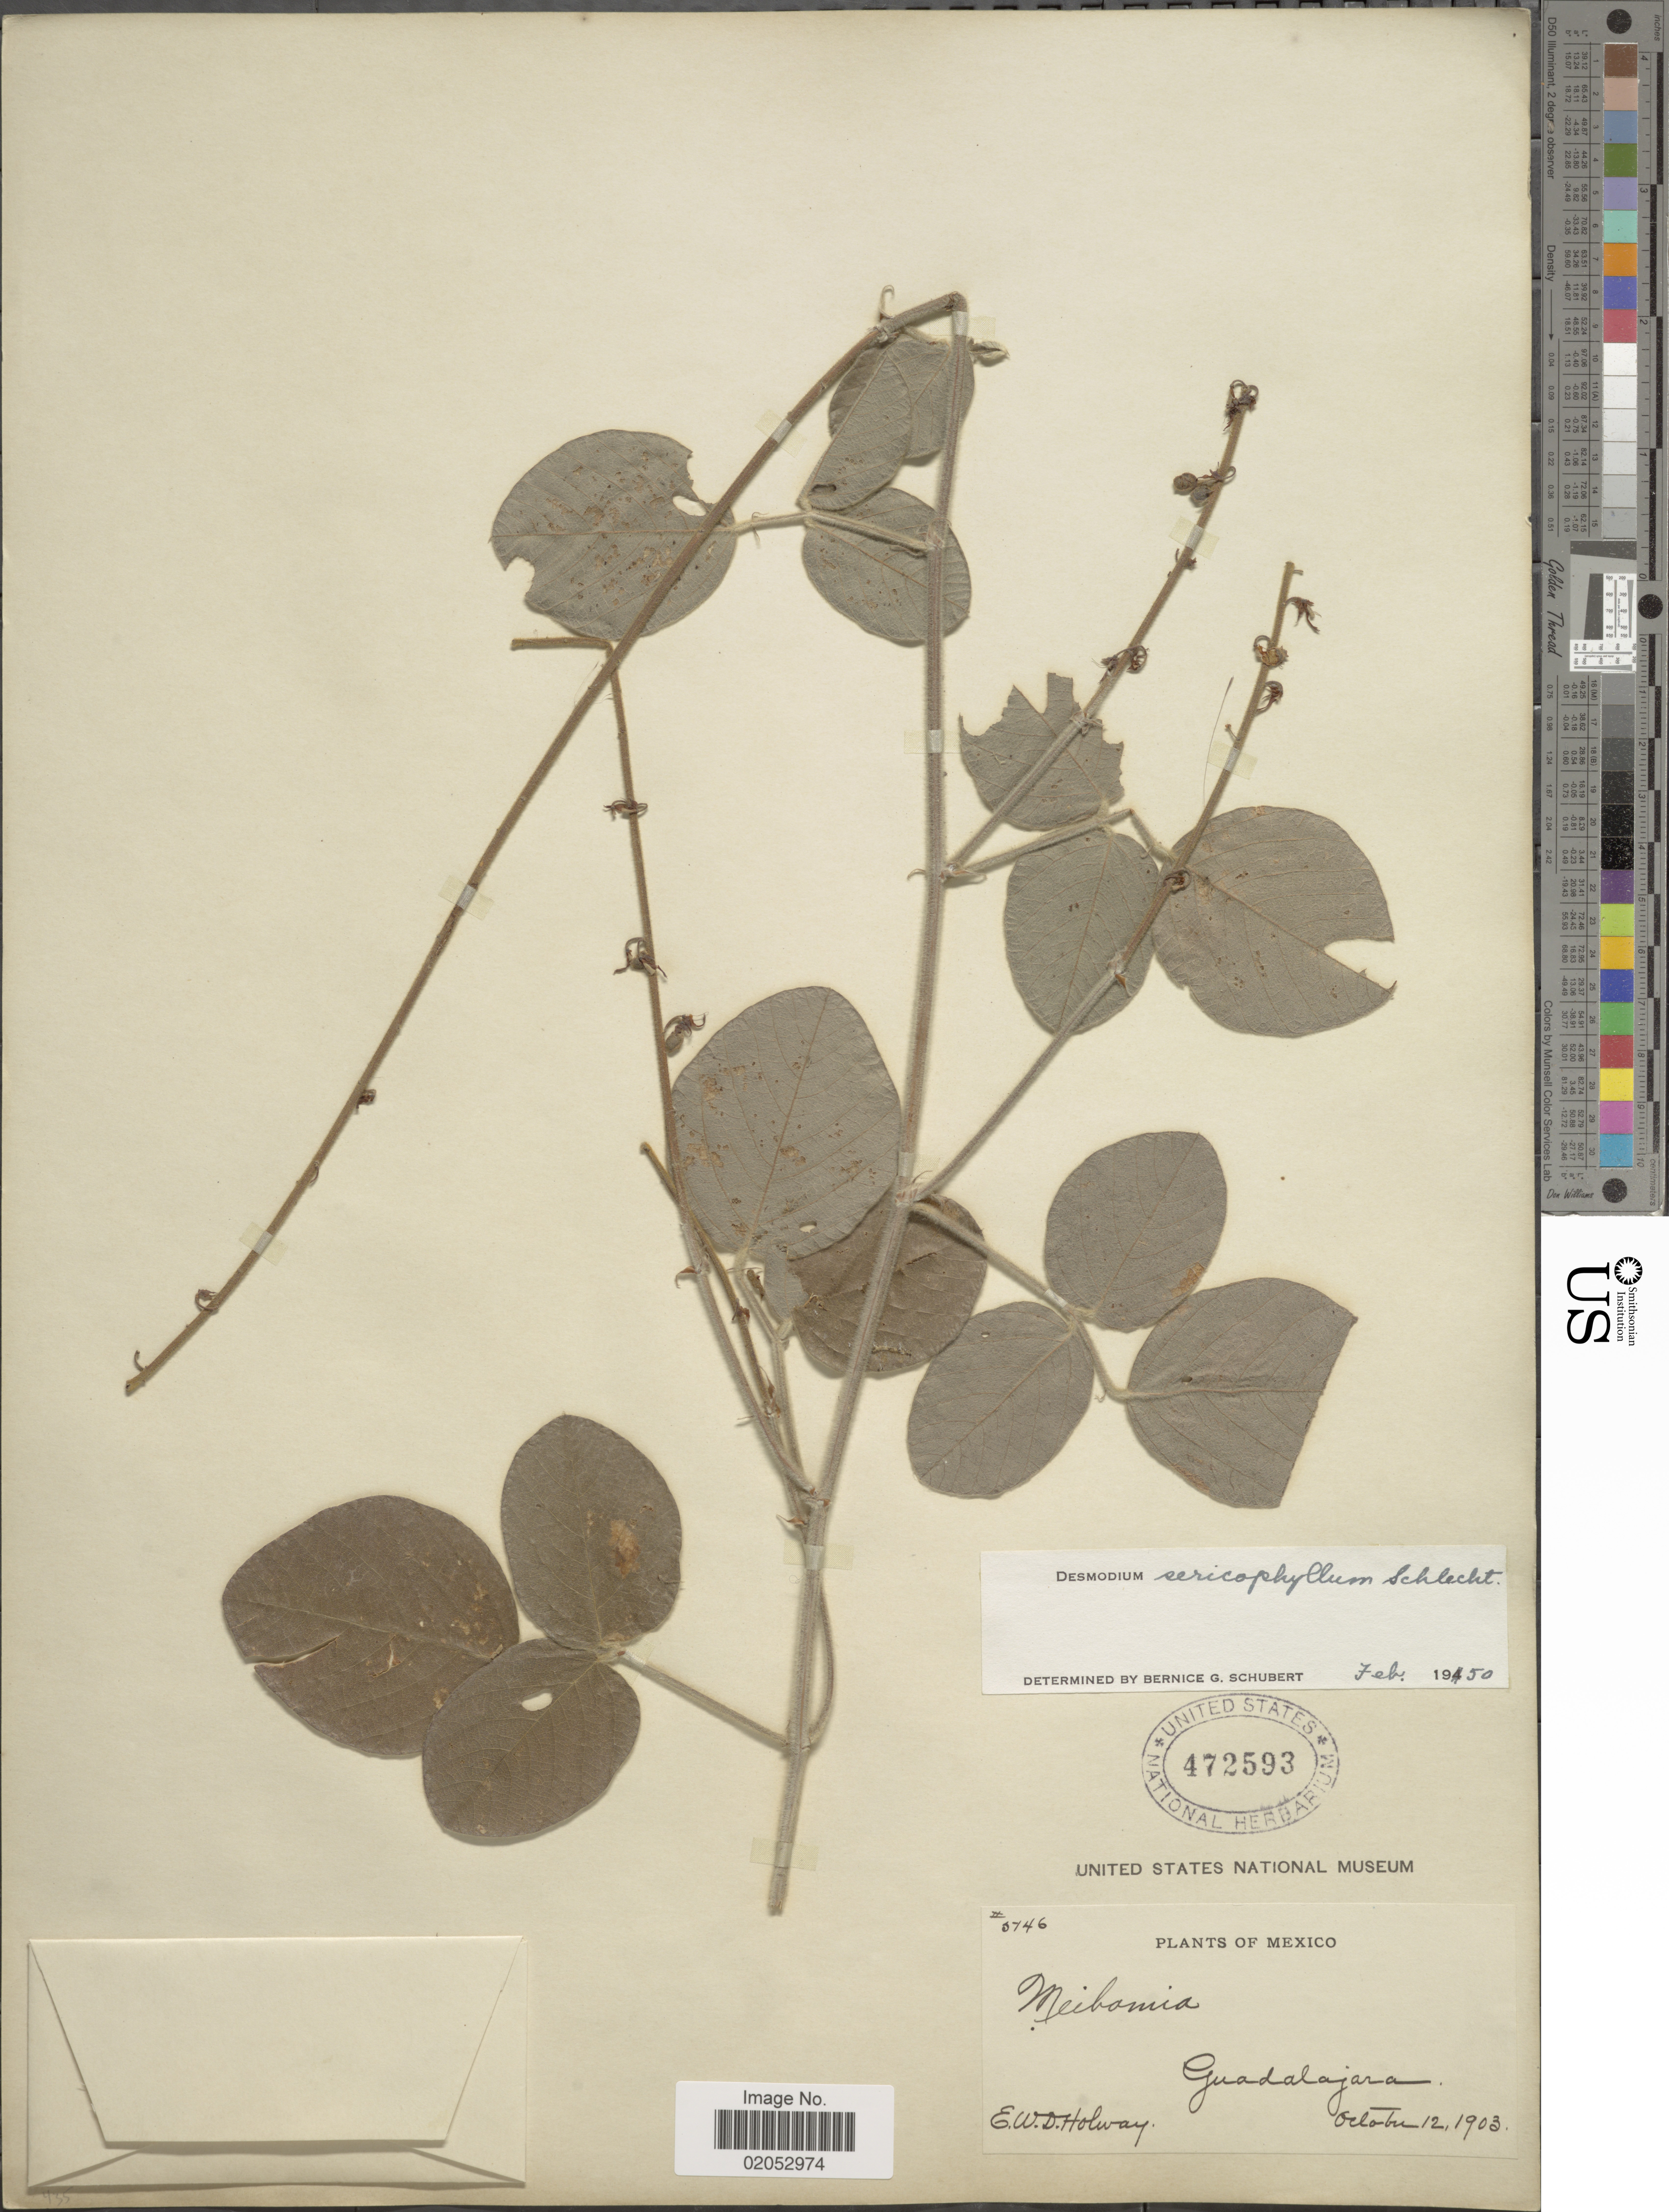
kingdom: Plantae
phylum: Tracheophyta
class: Magnoliopsida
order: Fabales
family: Fabaceae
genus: Desmodium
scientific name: Desmodium sericophyllum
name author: Schltdl.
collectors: E. W. D. Holway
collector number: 5746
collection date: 1903-10-12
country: Mexico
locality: Guadalajara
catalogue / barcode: US 472593